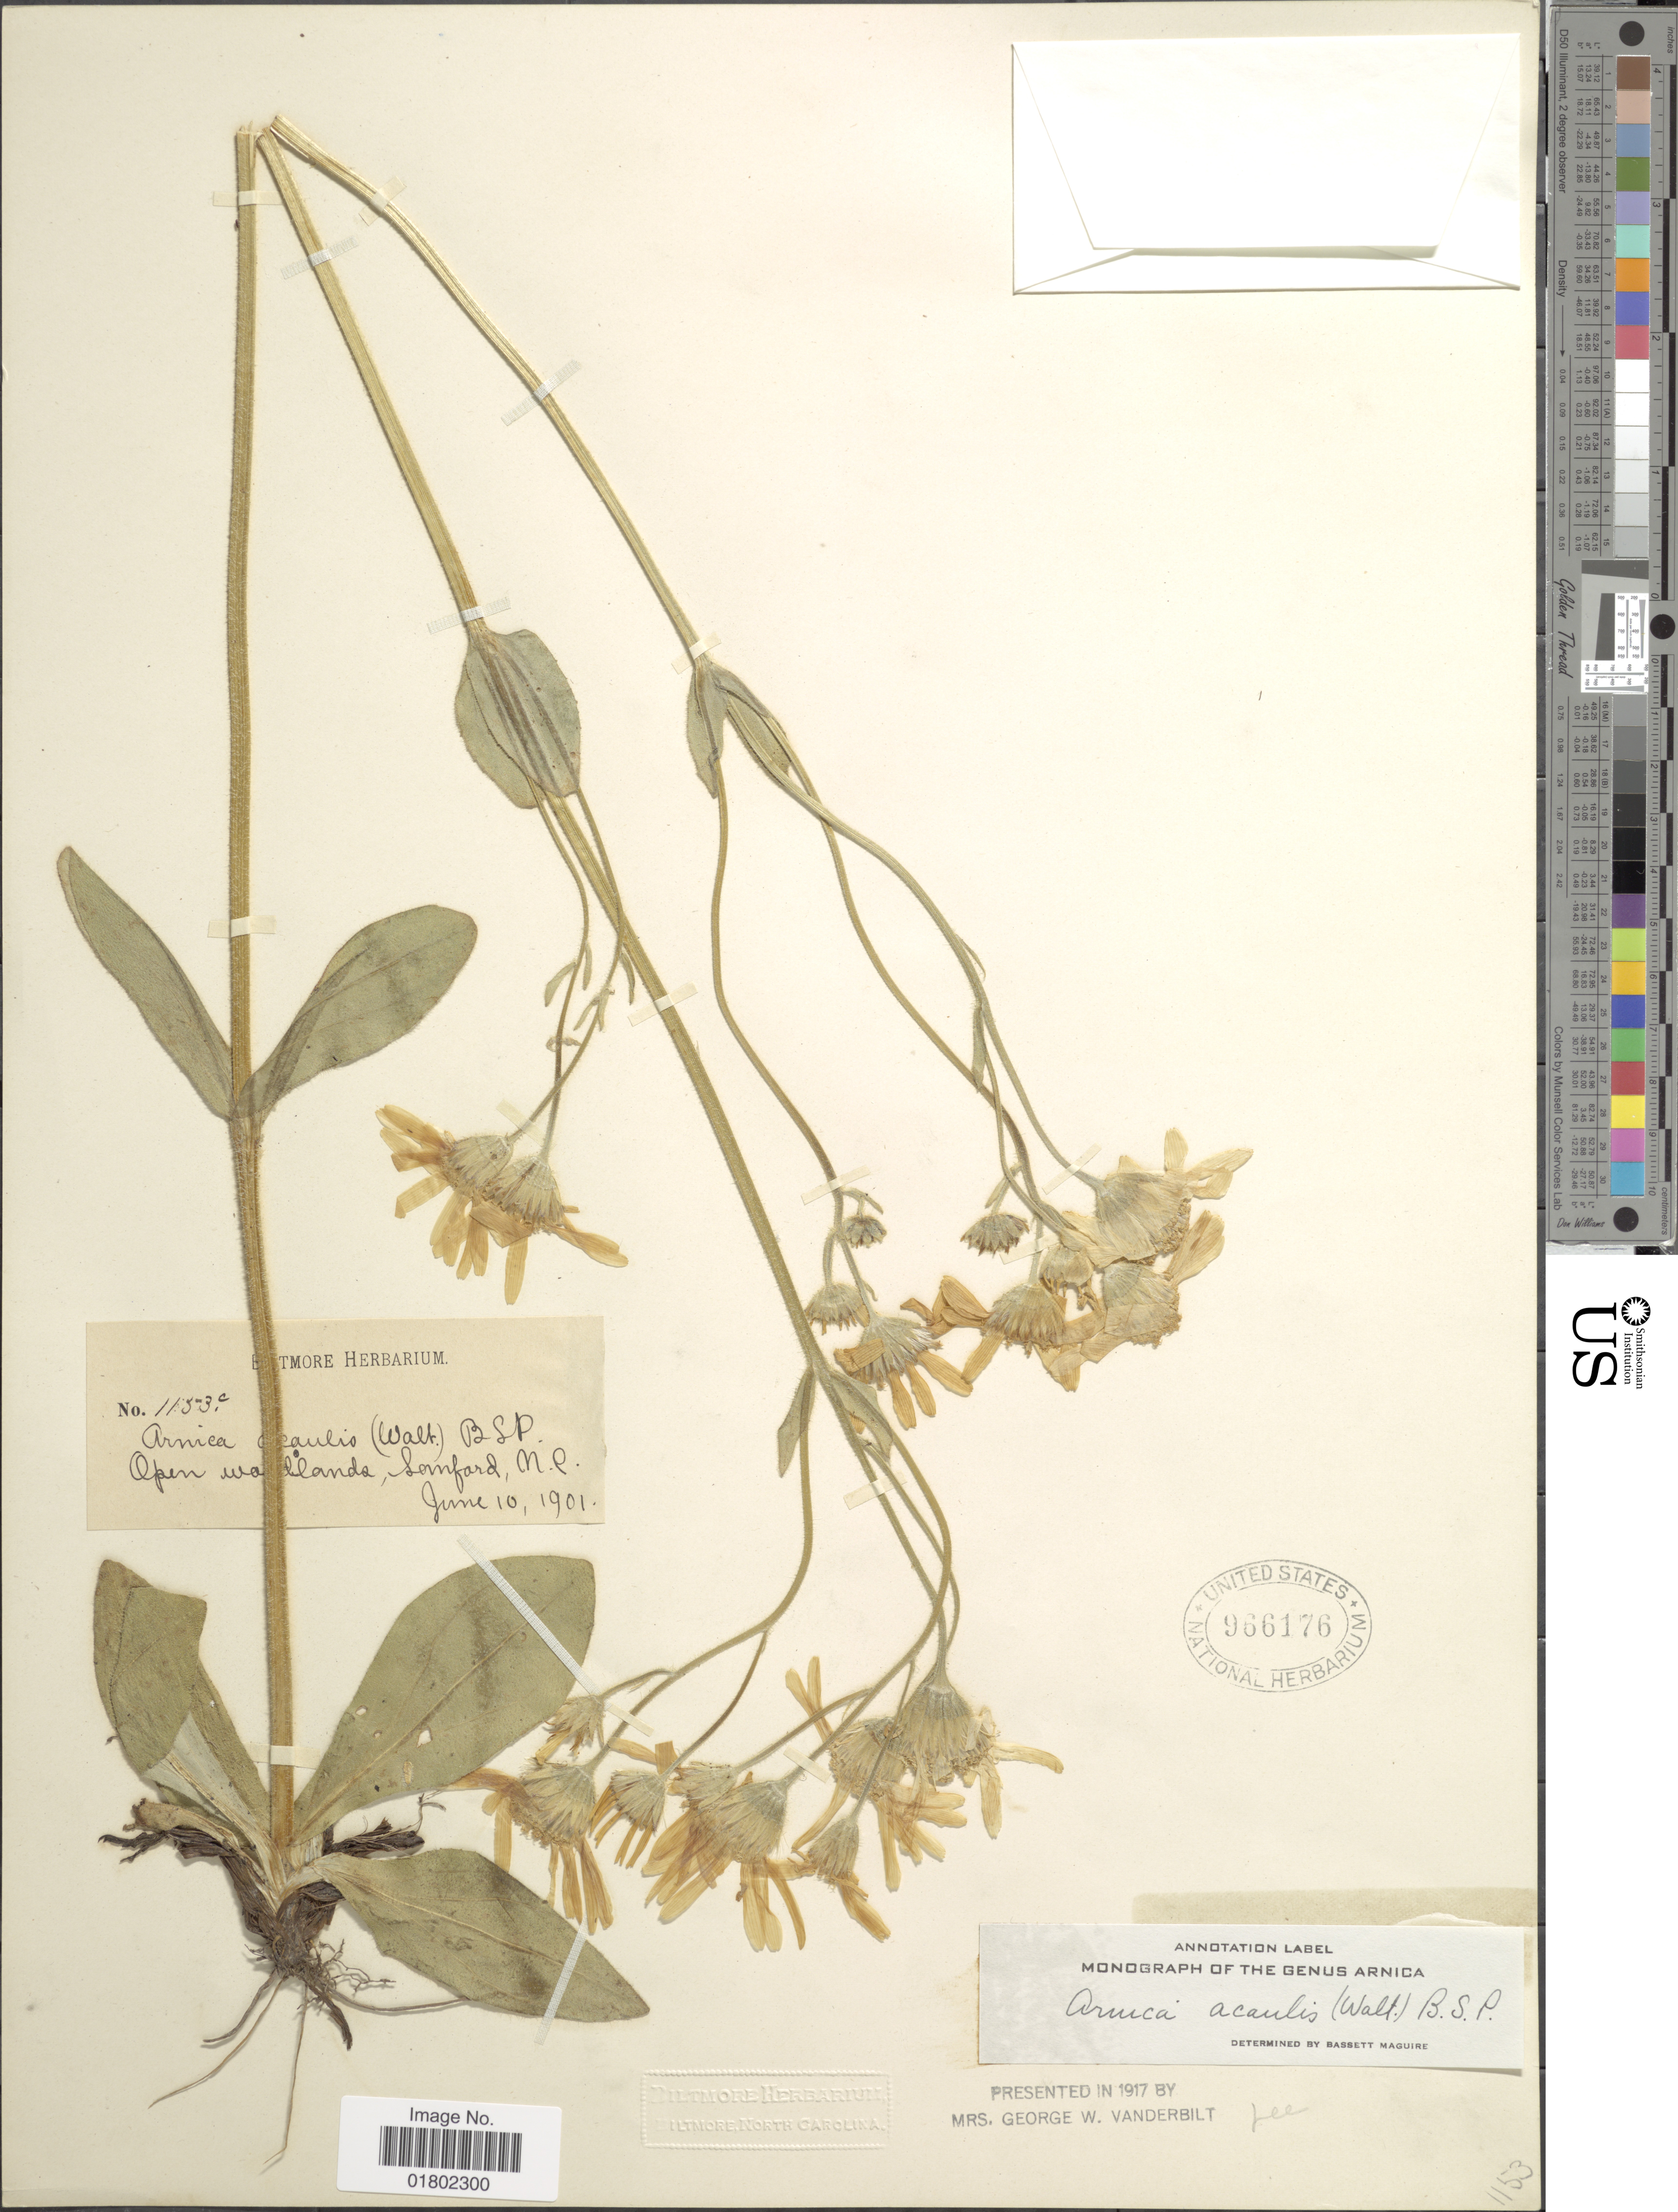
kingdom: Plantae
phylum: Tracheophyta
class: Magnoliopsida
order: Asterales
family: Asteraceae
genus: Arnica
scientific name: Arnica acaulis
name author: (Walter) Britton, Stearns & Poggenb.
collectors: ex herb. Biltmore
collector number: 1153c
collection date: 1904-06-10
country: United States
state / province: North Carolina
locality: Open woodlands, Sanford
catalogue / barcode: US 966176